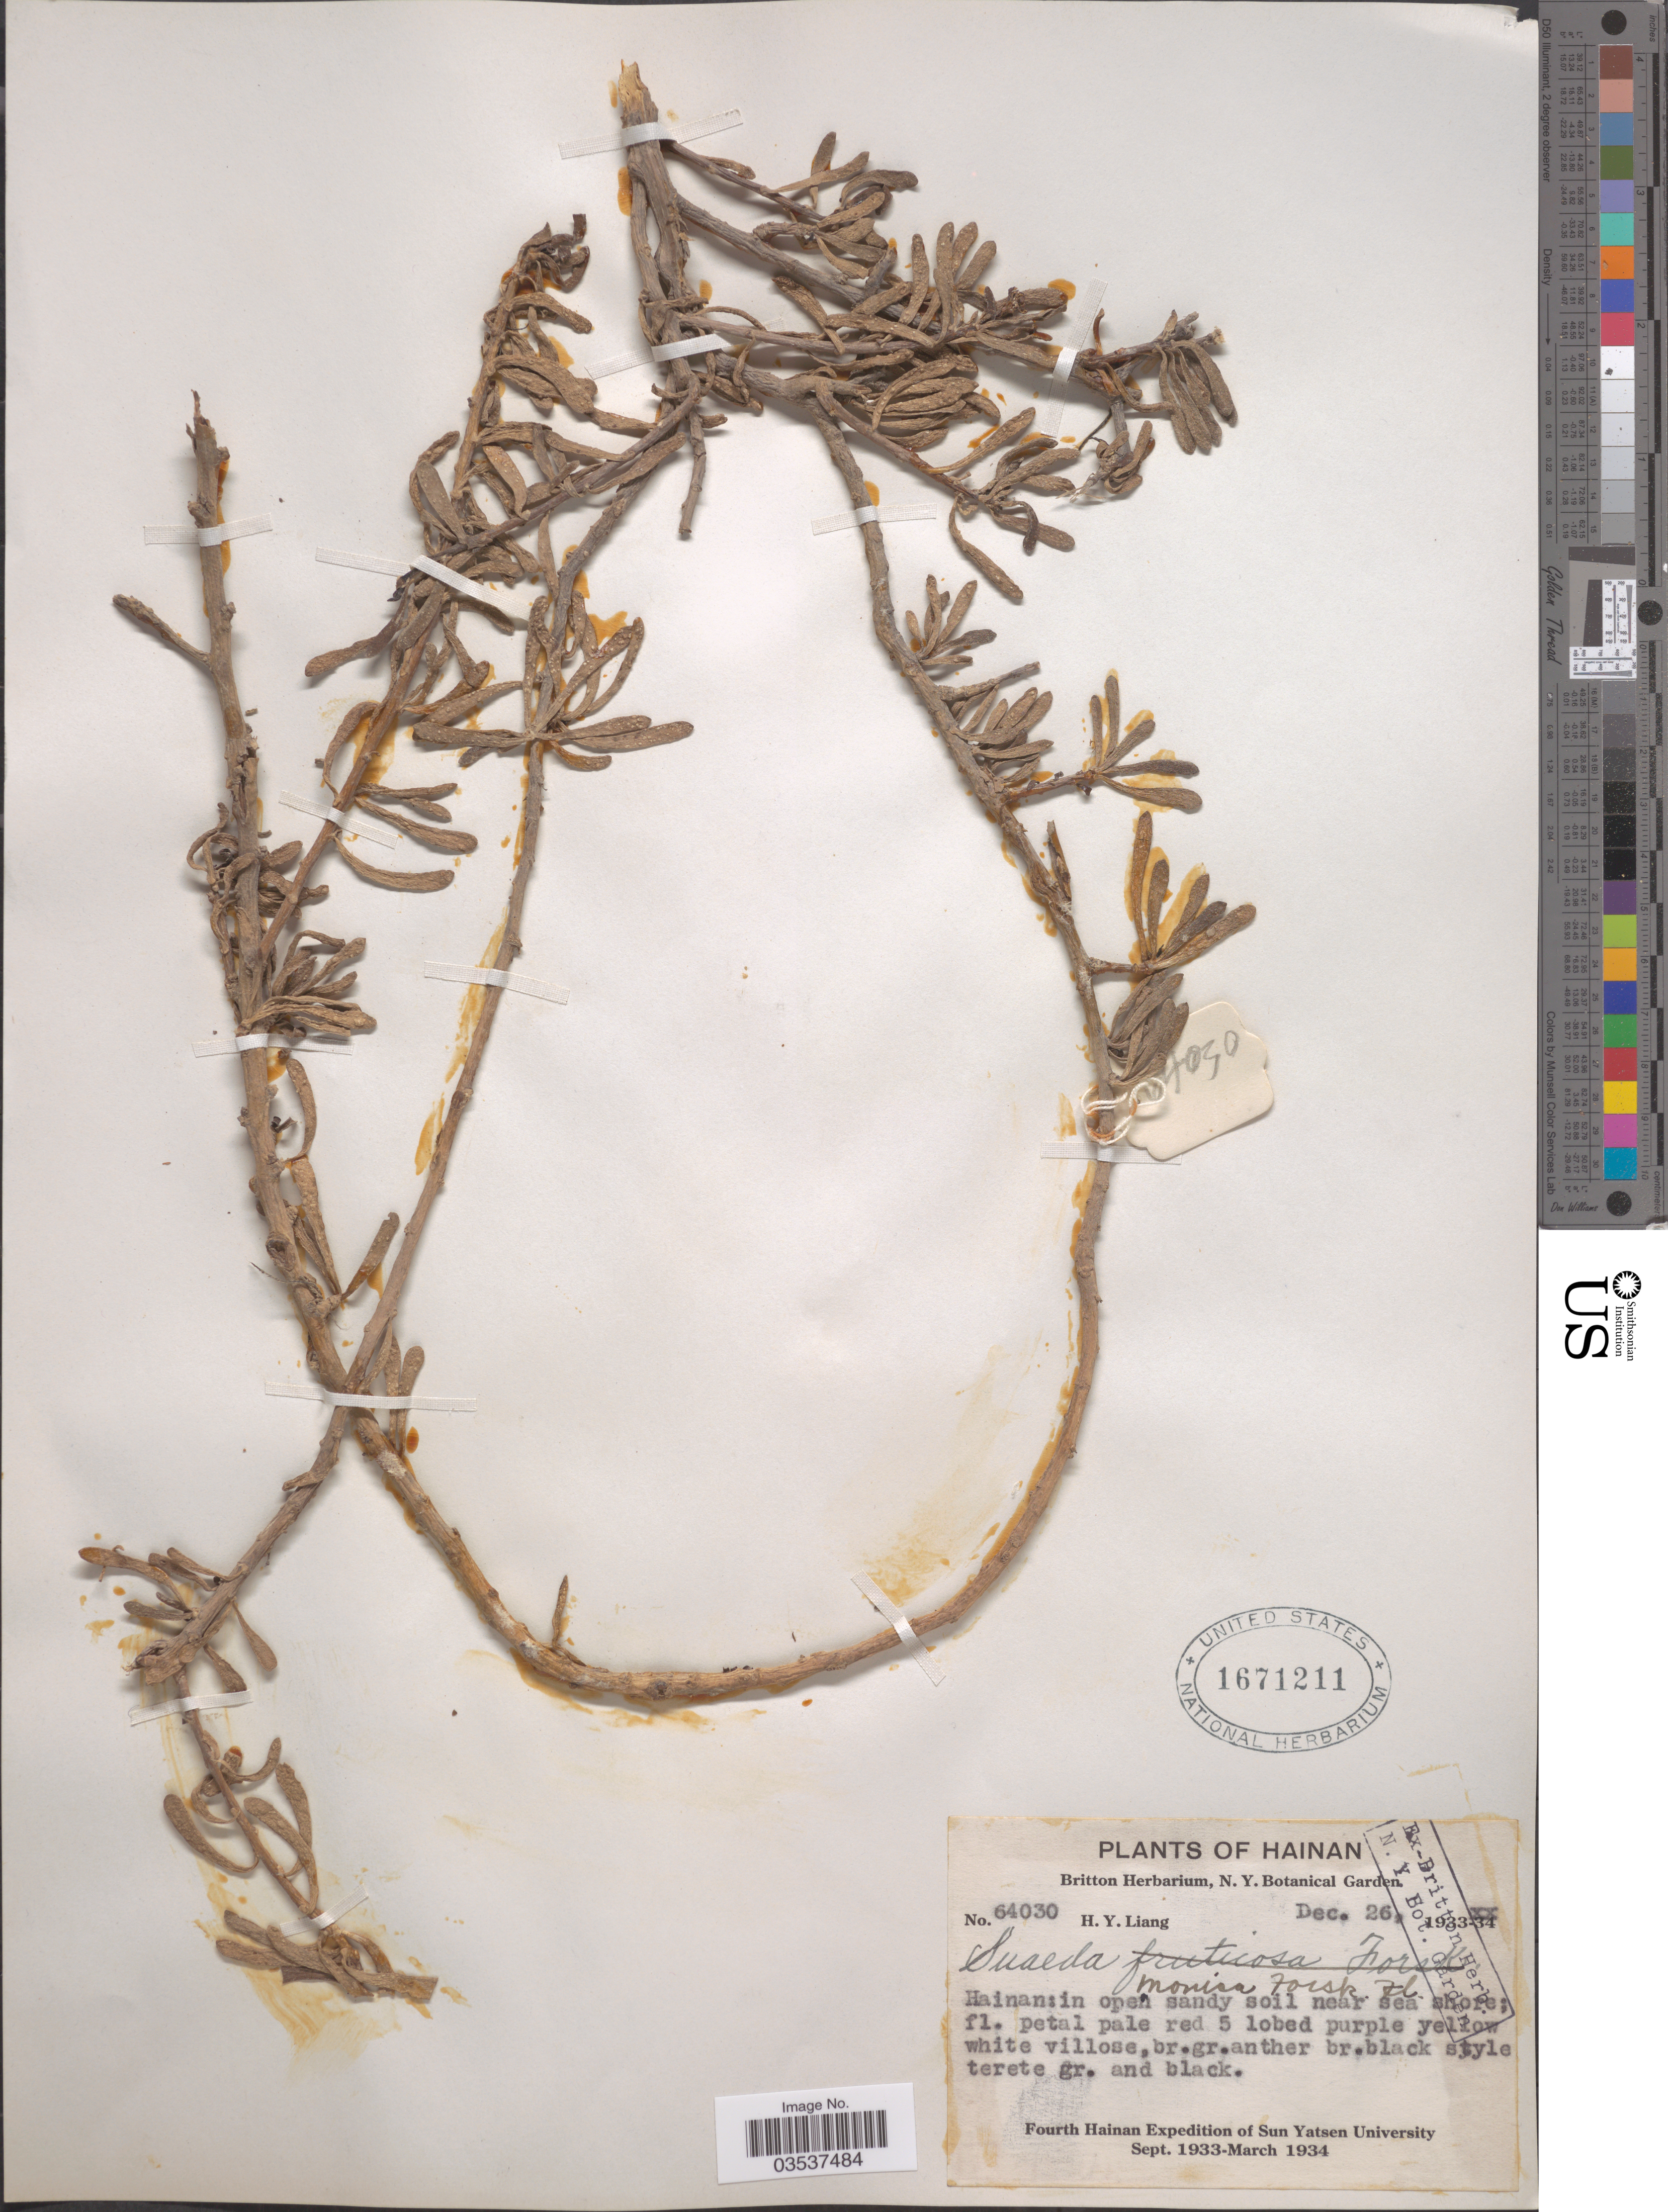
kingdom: Plantae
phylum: Tracheophyta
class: Magnoliopsida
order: Caryophyllales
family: Amaranthaceae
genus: Suaeda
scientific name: Suaeda monoica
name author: Forssk. ex J.F. Gmel.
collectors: H. Y. Liang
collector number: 64030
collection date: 1933-12-26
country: China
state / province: Hainan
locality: In open sandy soil near sea shore.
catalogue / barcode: US 1671211